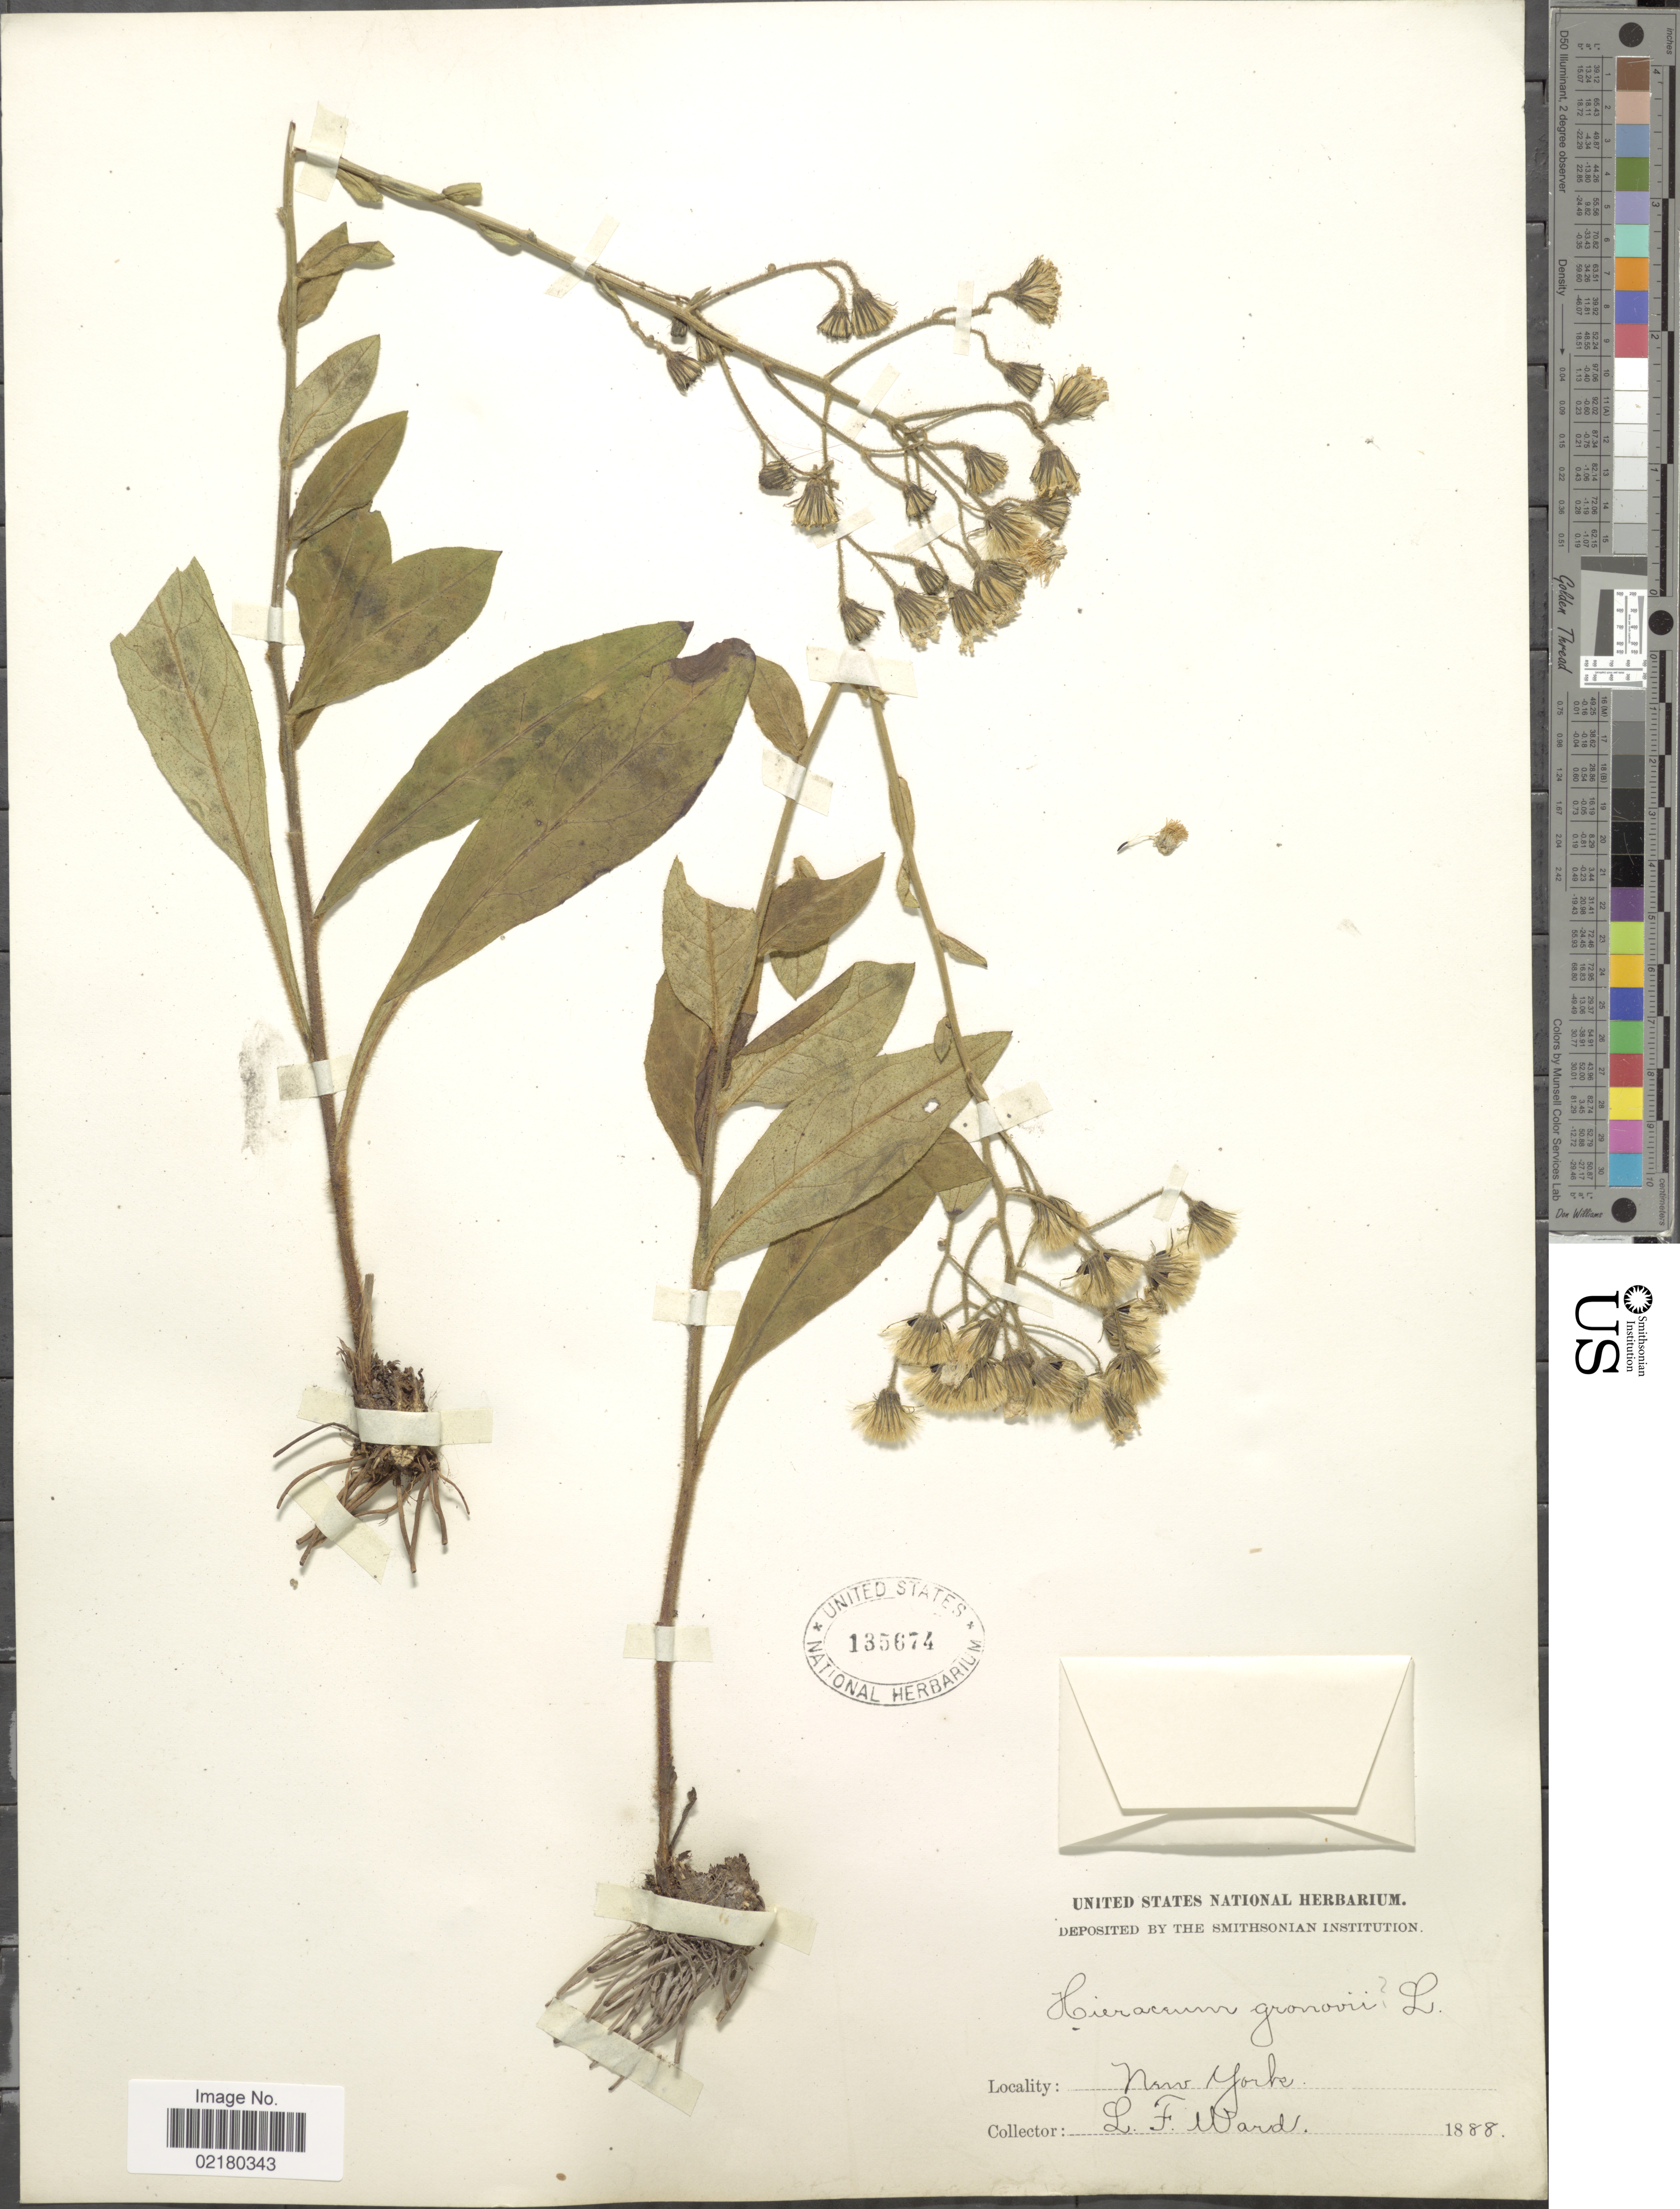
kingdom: Plantae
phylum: Tracheophyta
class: Magnoliopsida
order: Asterales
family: Asteraceae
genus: Hieracium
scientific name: Hieracium gronovii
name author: L.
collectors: L. Ward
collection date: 1888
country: United States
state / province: New York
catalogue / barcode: US 135674